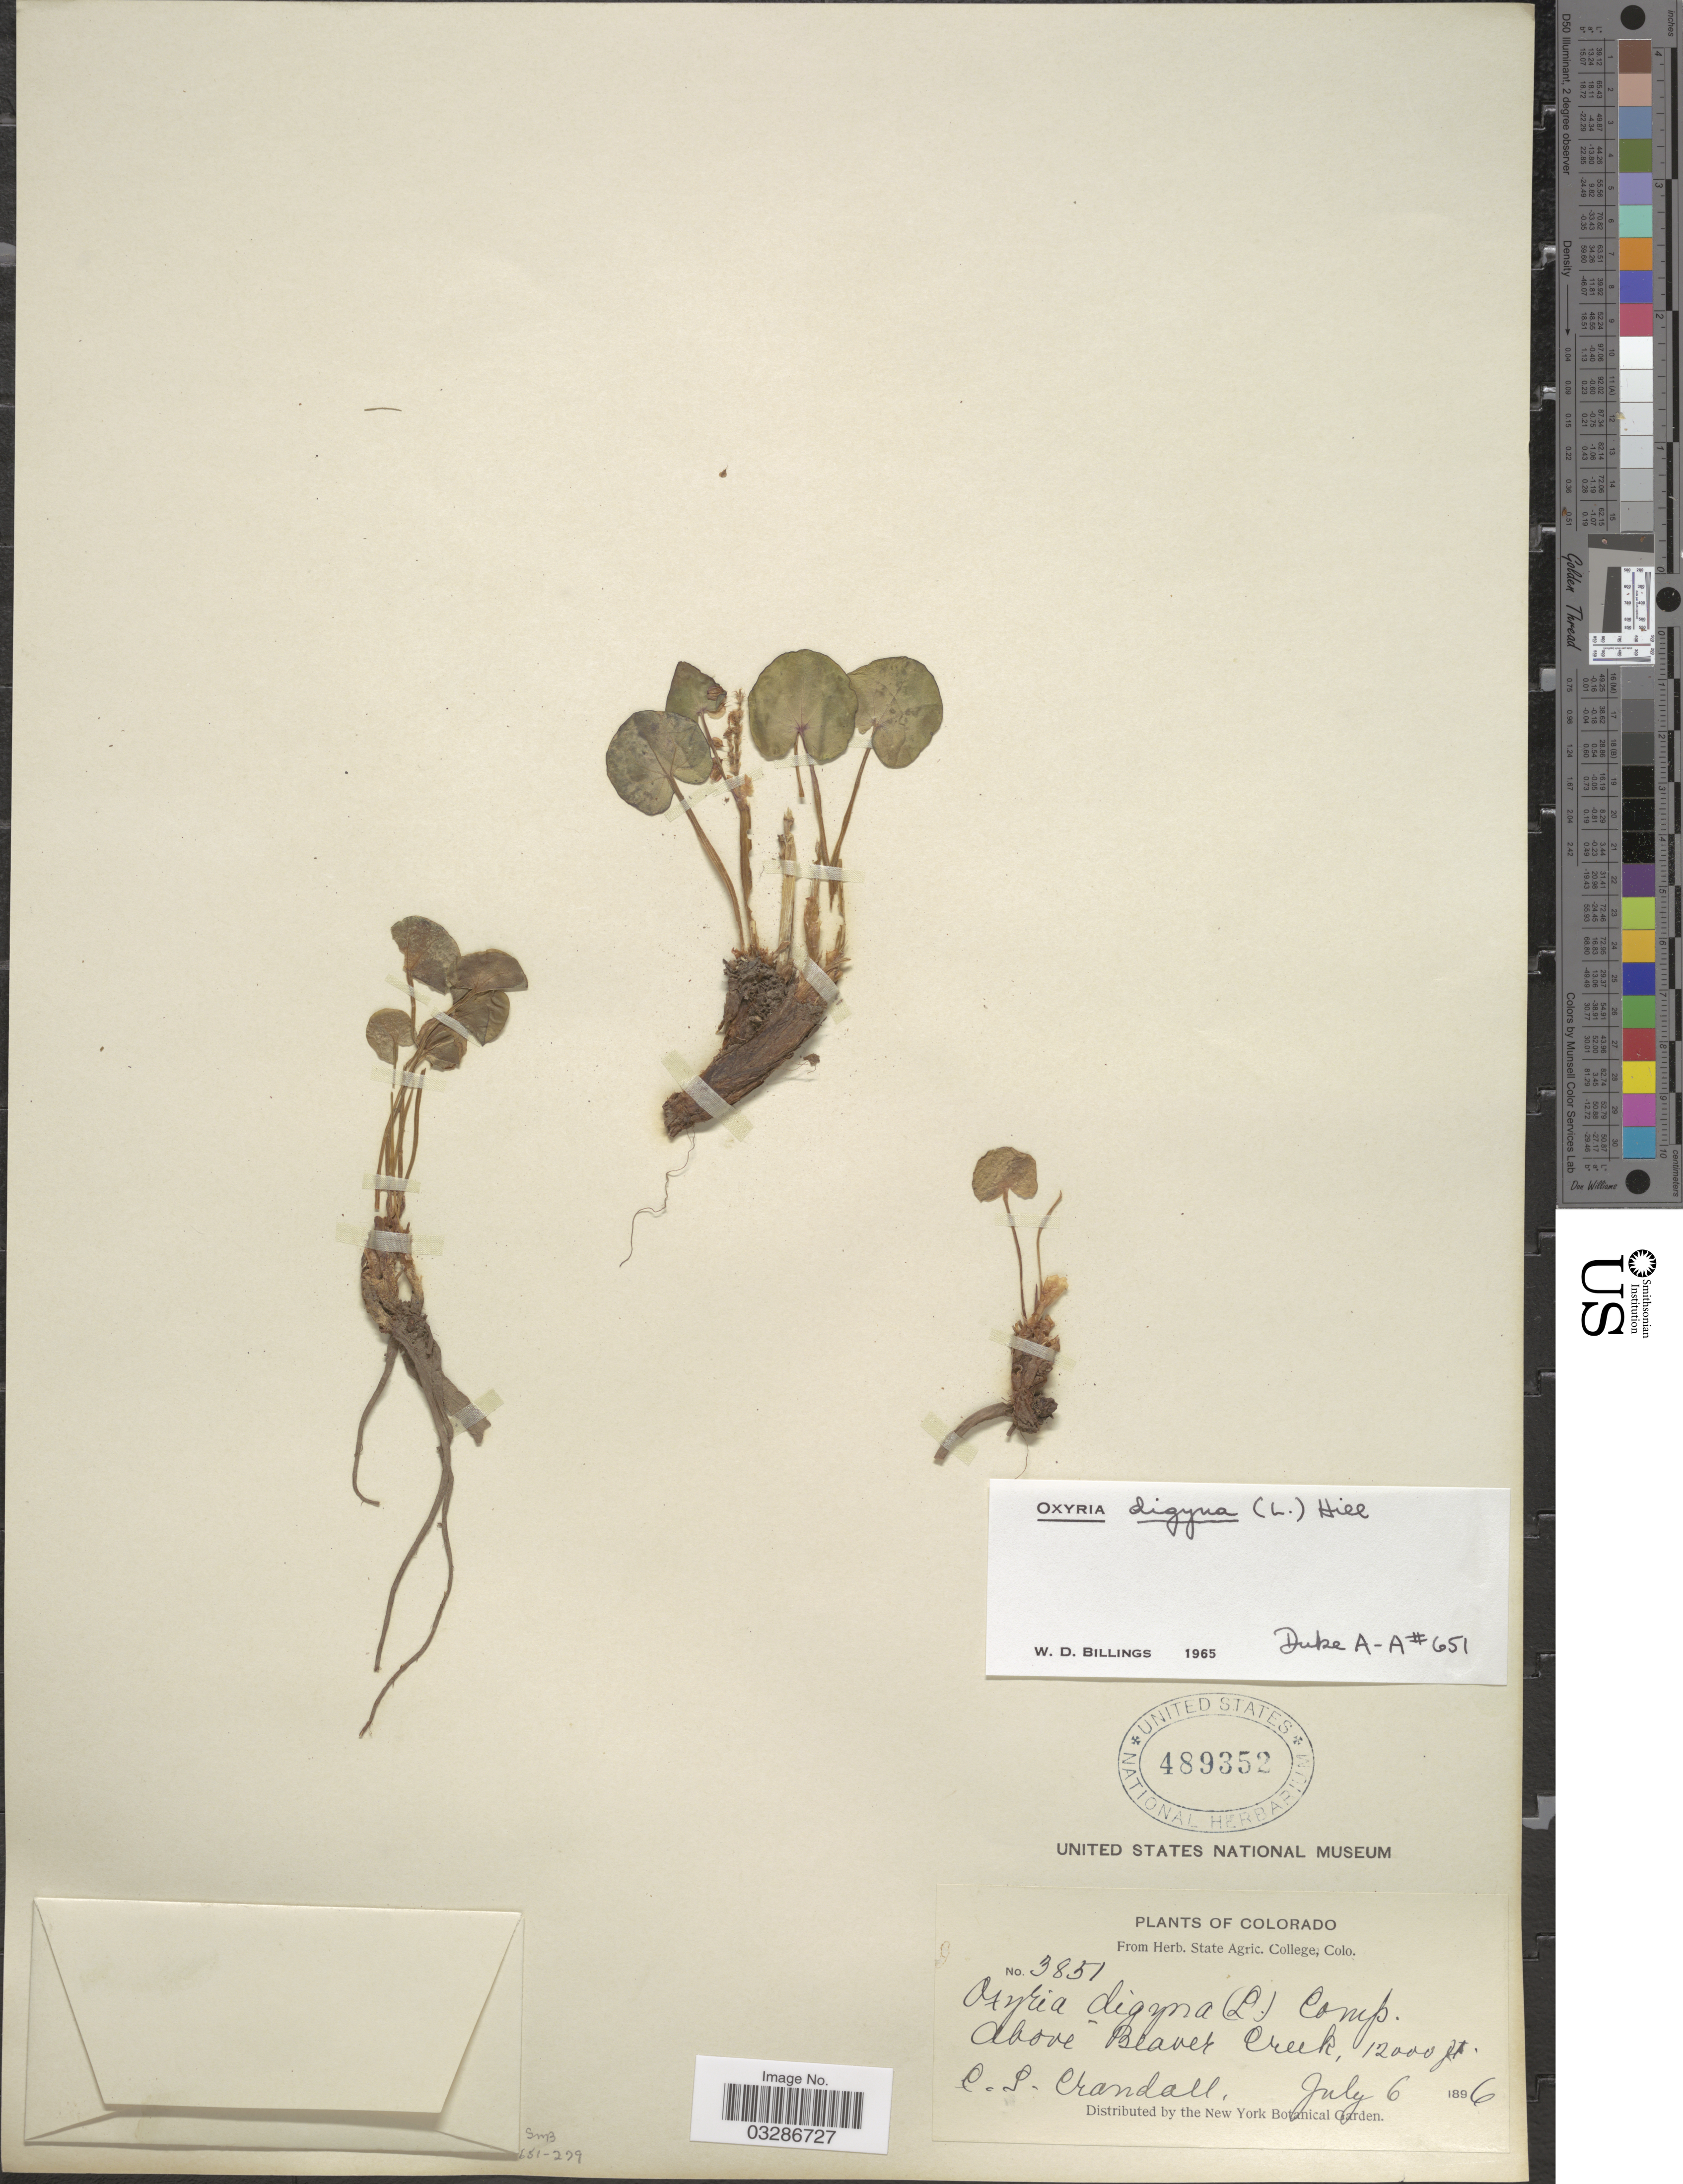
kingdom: Plantae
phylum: Tracheophyta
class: Magnoliopsida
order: Caryophyllales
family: Polygonaceae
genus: Oxyria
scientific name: Oxyria digyna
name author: (L.) Hill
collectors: C. Crandall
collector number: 3851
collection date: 1896-07-06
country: United States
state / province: Colorado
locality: Above Beaver Creek.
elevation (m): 3658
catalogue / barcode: US 489352